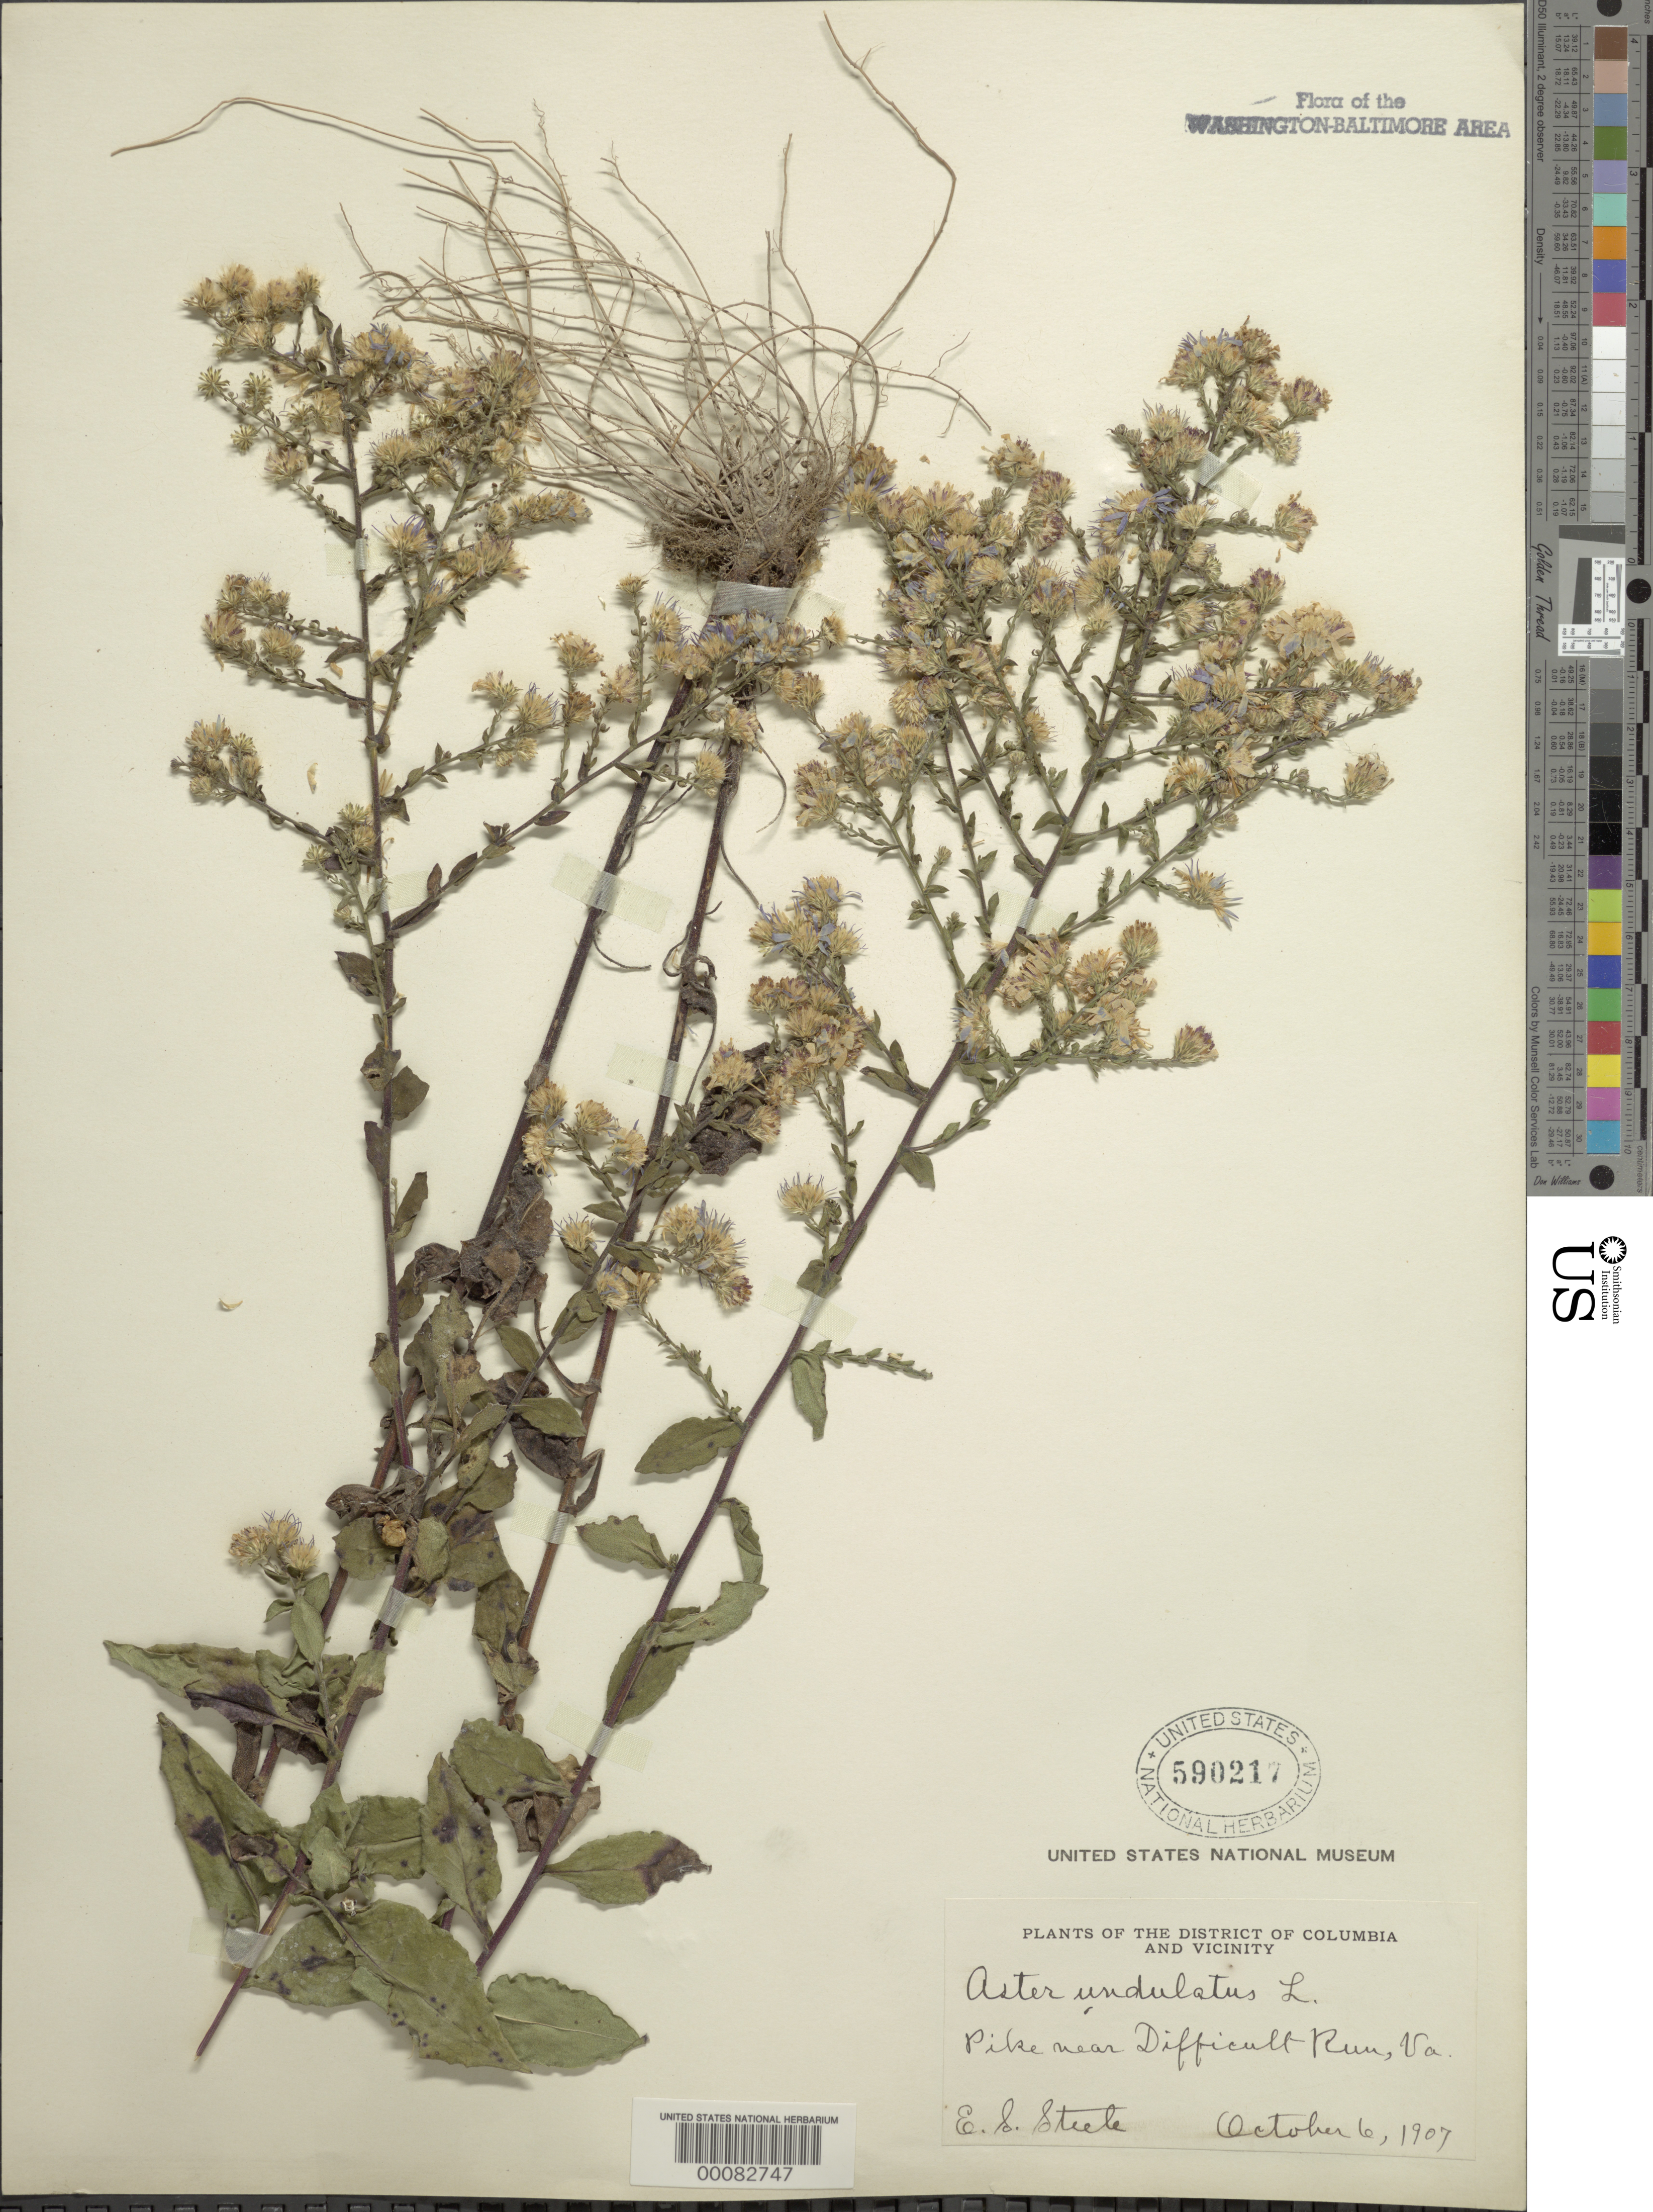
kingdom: Plantae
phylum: Tracheophyta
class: Magnoliopsida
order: Asterales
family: Asteraceae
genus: Symphyotrichum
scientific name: Symphyotrichum undulatum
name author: (L.) G.L. Nesom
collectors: E. Steele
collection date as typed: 06 Oct 1907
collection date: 1907-10-06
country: United States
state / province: Virginia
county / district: Fairfax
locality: Pike near Difficult Run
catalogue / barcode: US 590217